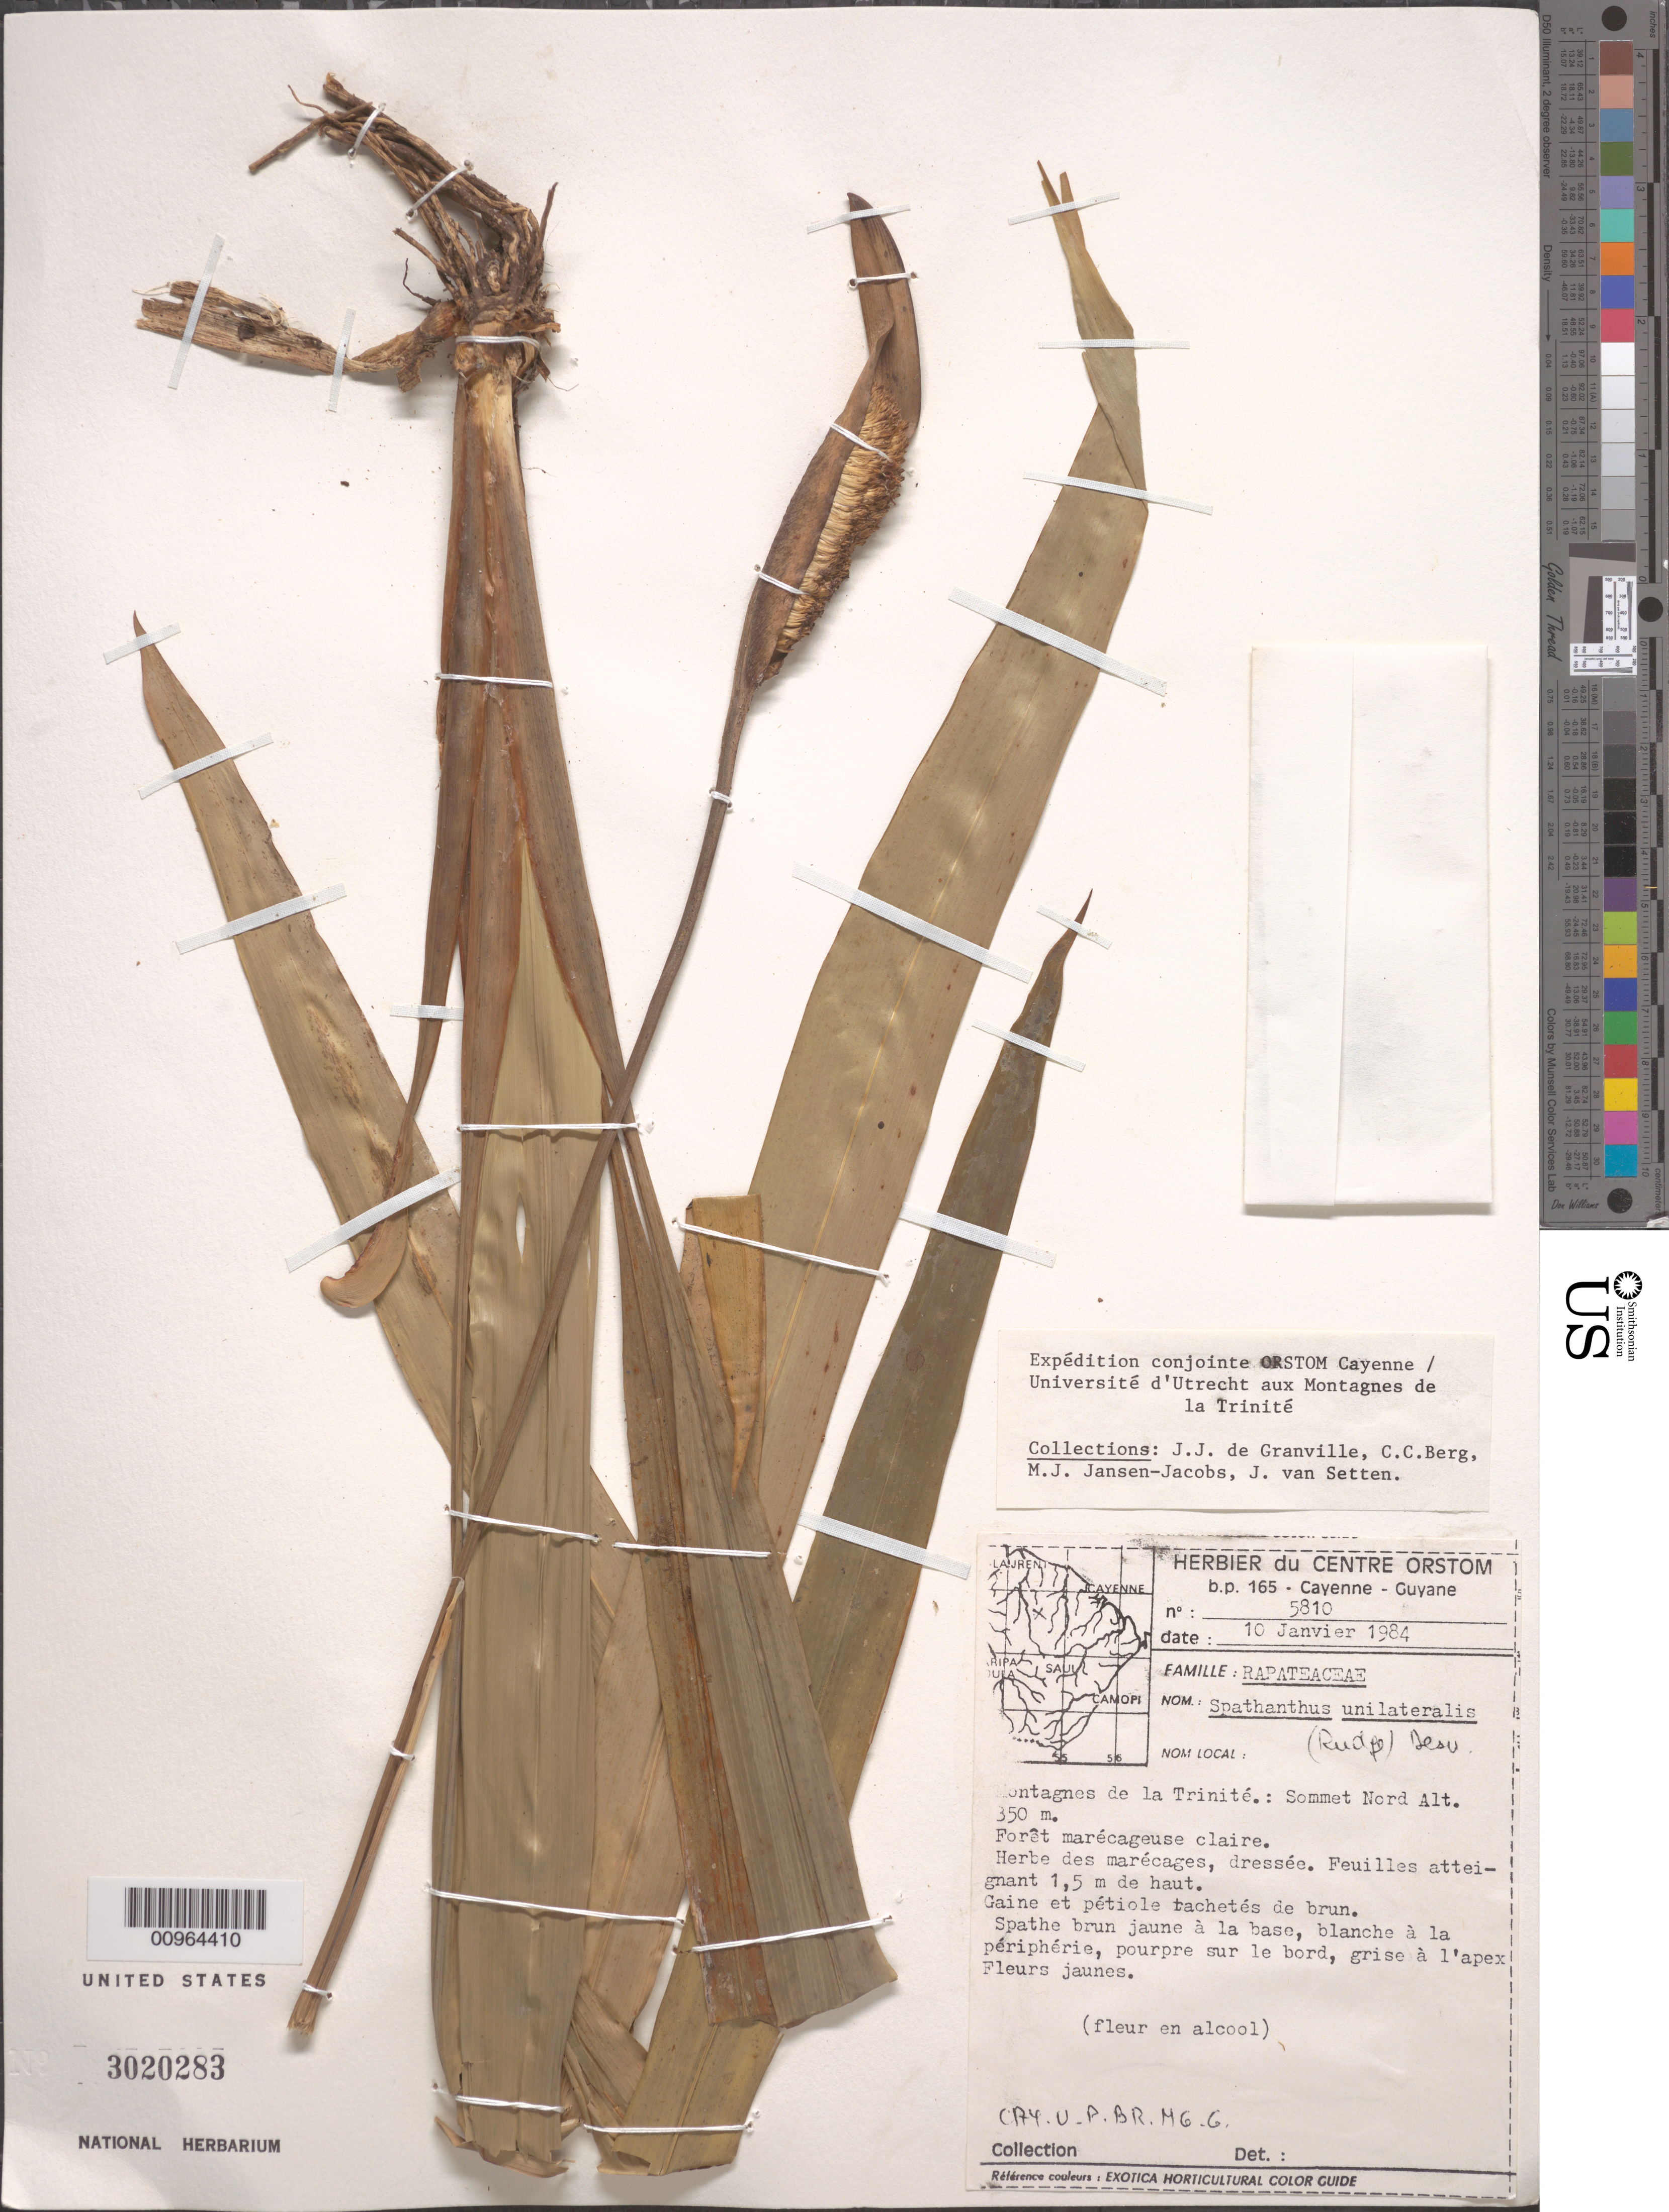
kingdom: Plantae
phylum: Tracheophyta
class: Liliopsida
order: Poales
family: Rapateaceae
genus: Spathanthus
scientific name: Spathanthus unilateralis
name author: (Rudge) Desv.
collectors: J.-J. de Granville, C. C. Berg, M. J. Jansen-Jacobs & J. van Setten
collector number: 5810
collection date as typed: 10-Jan-84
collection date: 1984-01-10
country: French Guiana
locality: Montagnes de la Trinité, sommet Nord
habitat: Foret marecageuse claire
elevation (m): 350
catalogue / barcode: US 3020283